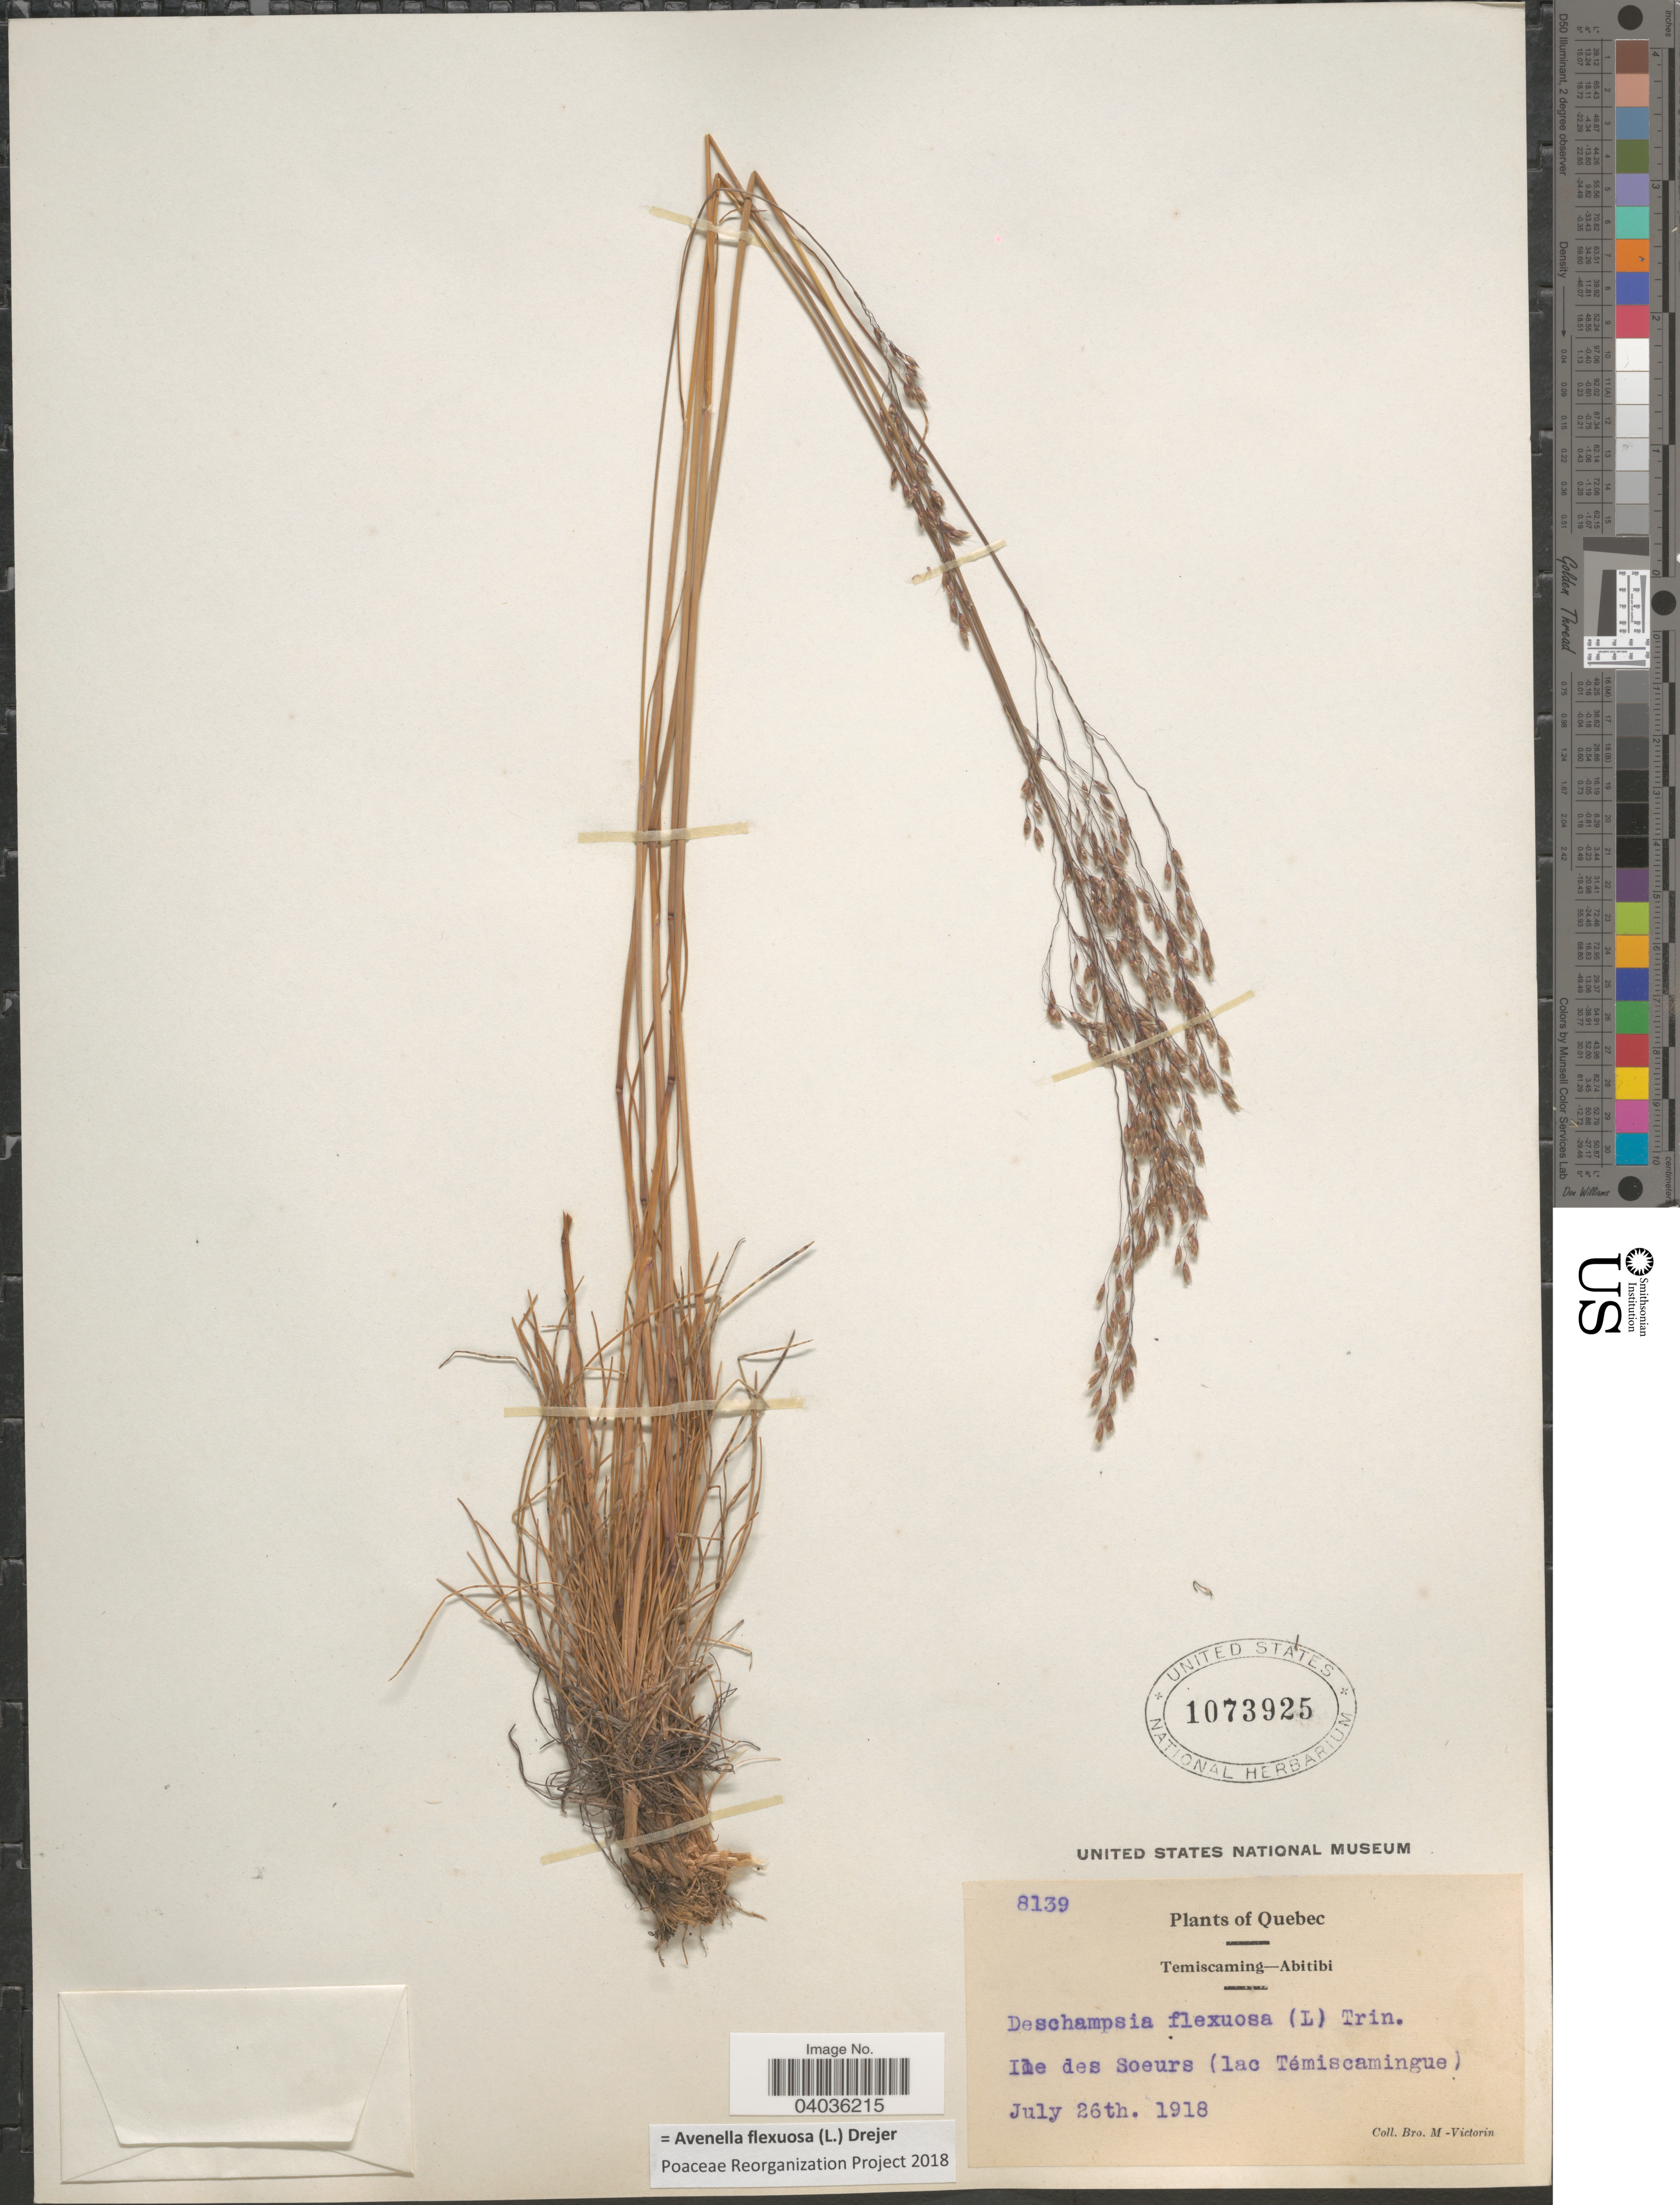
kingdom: Plantae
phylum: Tracheophyta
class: Liliopsida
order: Poales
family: Poaceae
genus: Avenella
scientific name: Avenella flexuosa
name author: (L.) Drejer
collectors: Fr. Marie-Victorin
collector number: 8139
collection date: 1918-07-26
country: Canada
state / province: Quebec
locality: Temiscaming-Abitibi. Ile des Soeurs (lac Témiscamingue).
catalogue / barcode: US 1073925